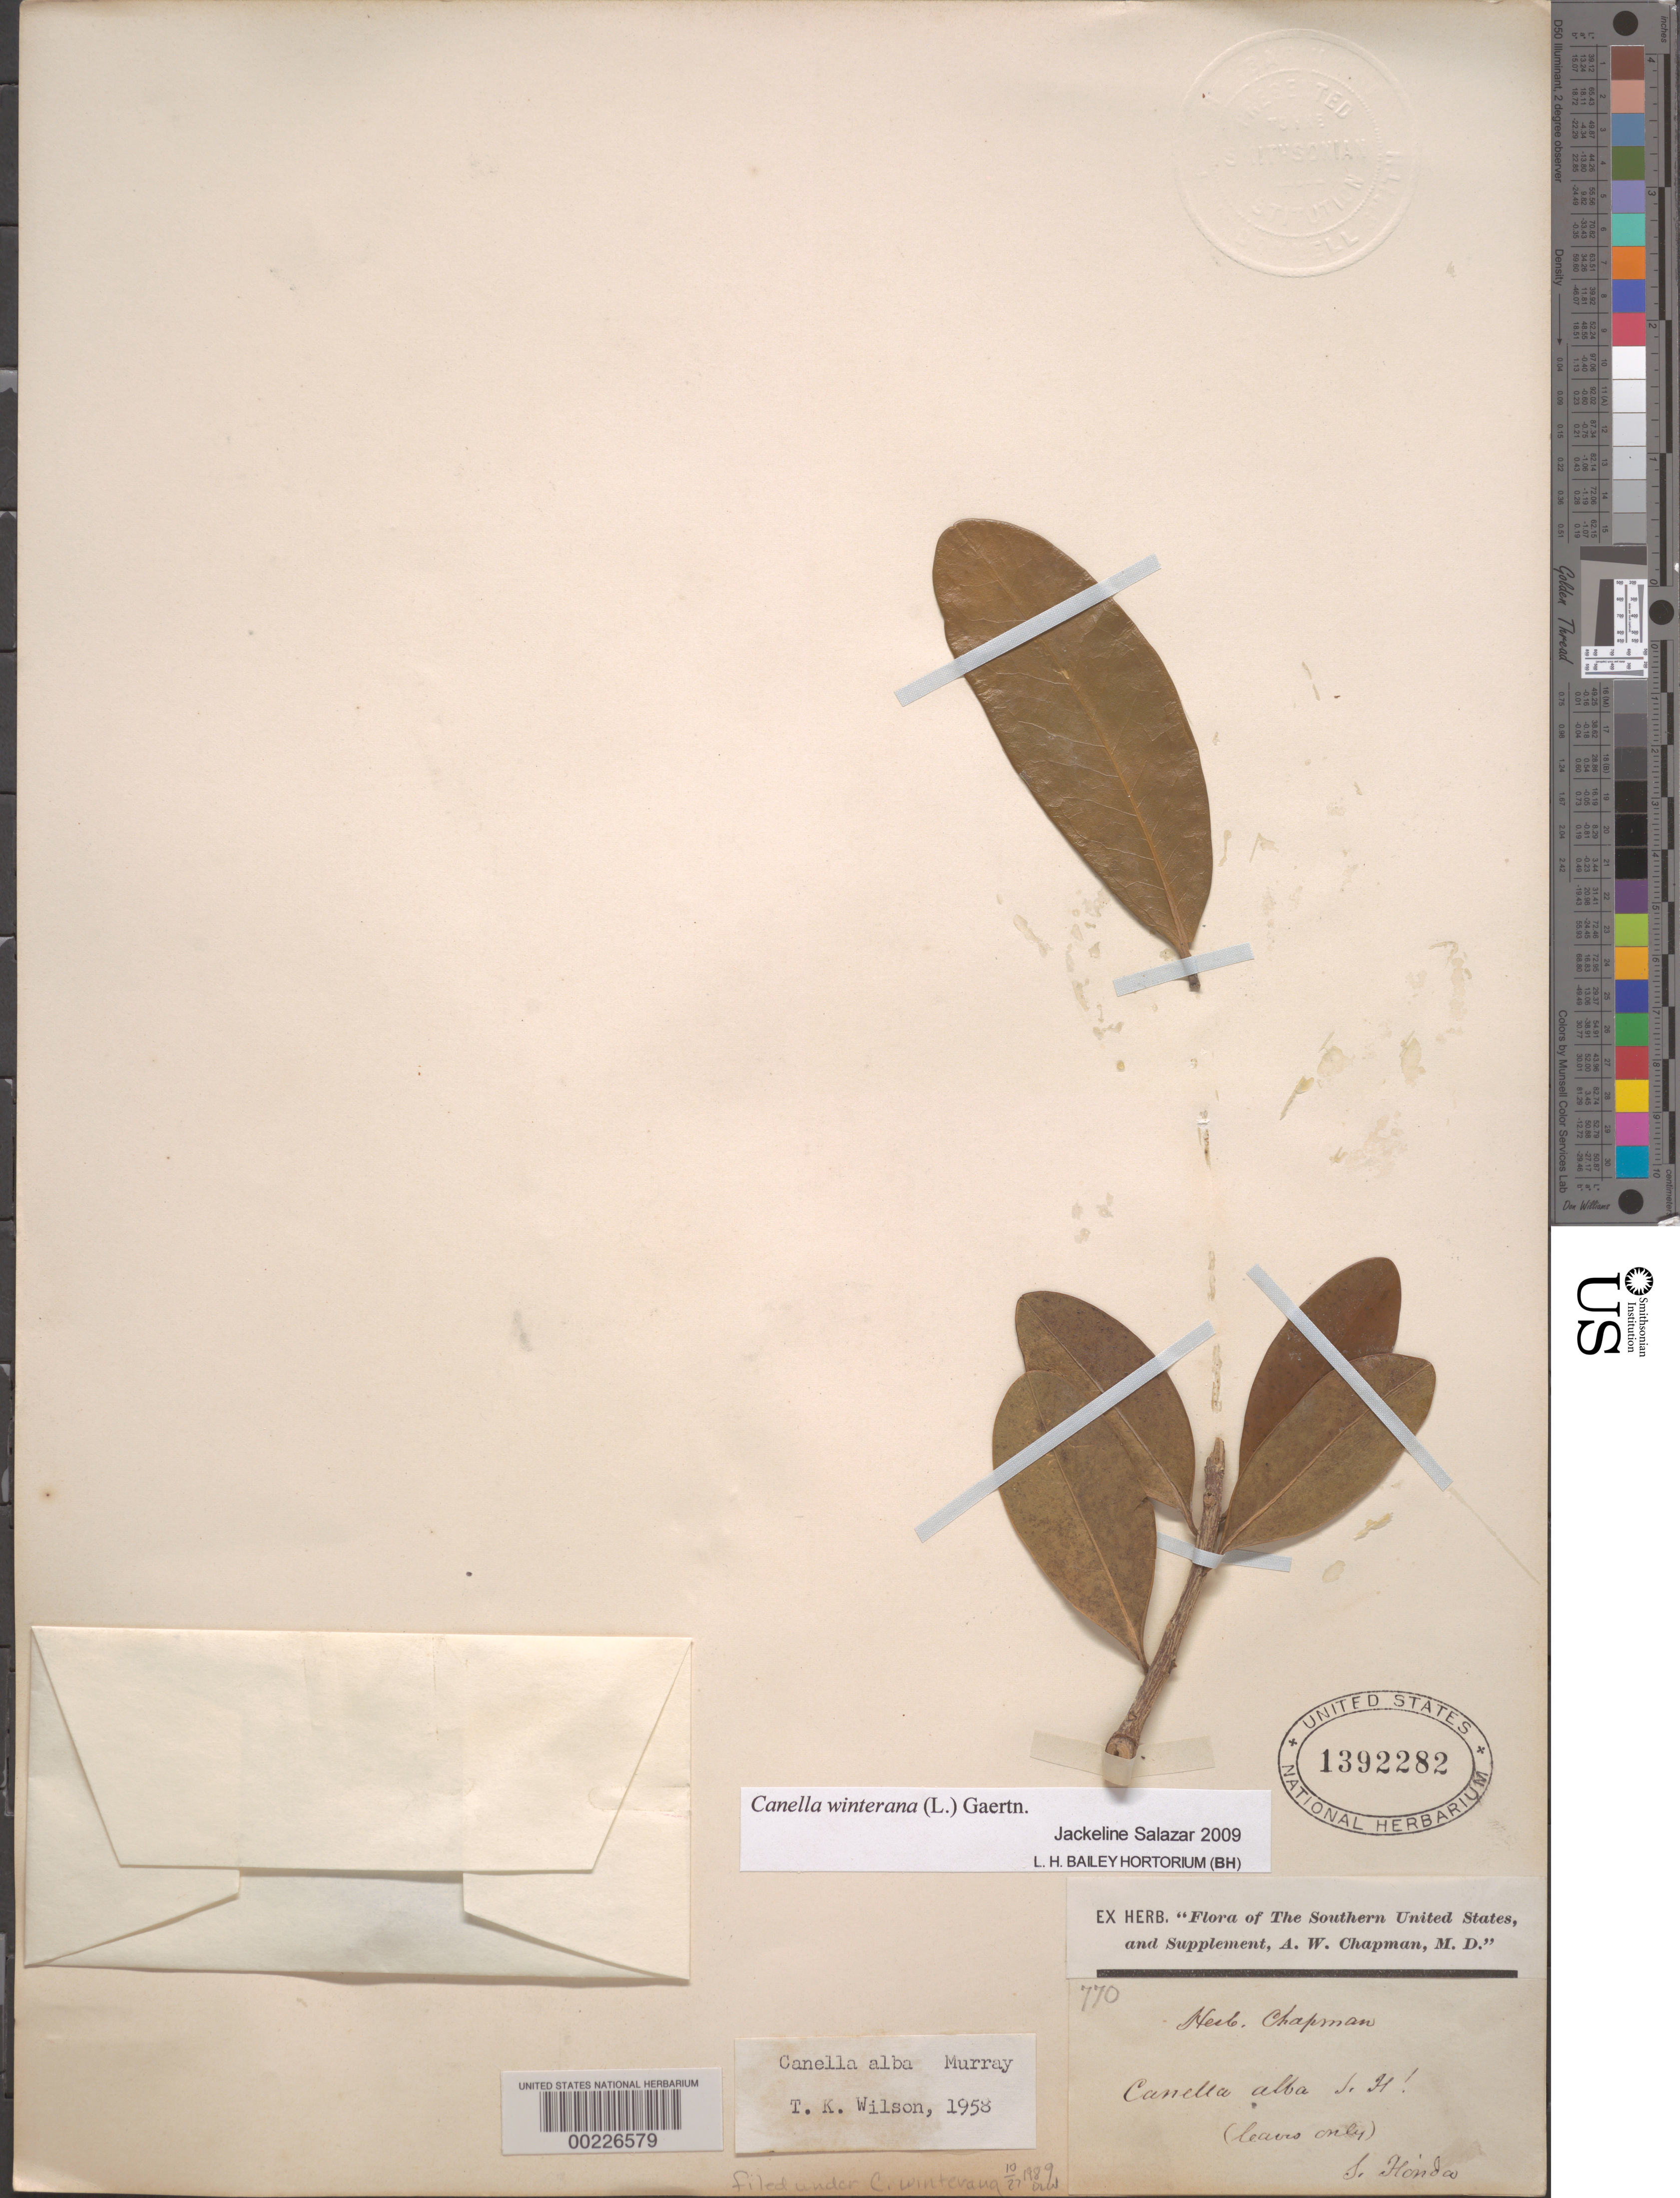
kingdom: Plantae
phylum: Tracheophyta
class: Magnoliopsida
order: Canellales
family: Canellaceae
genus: Canella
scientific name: Canella winterana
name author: (L.) Gaertn.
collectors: A. W. Chapman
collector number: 770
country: United States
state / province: Florida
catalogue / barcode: US 1392282